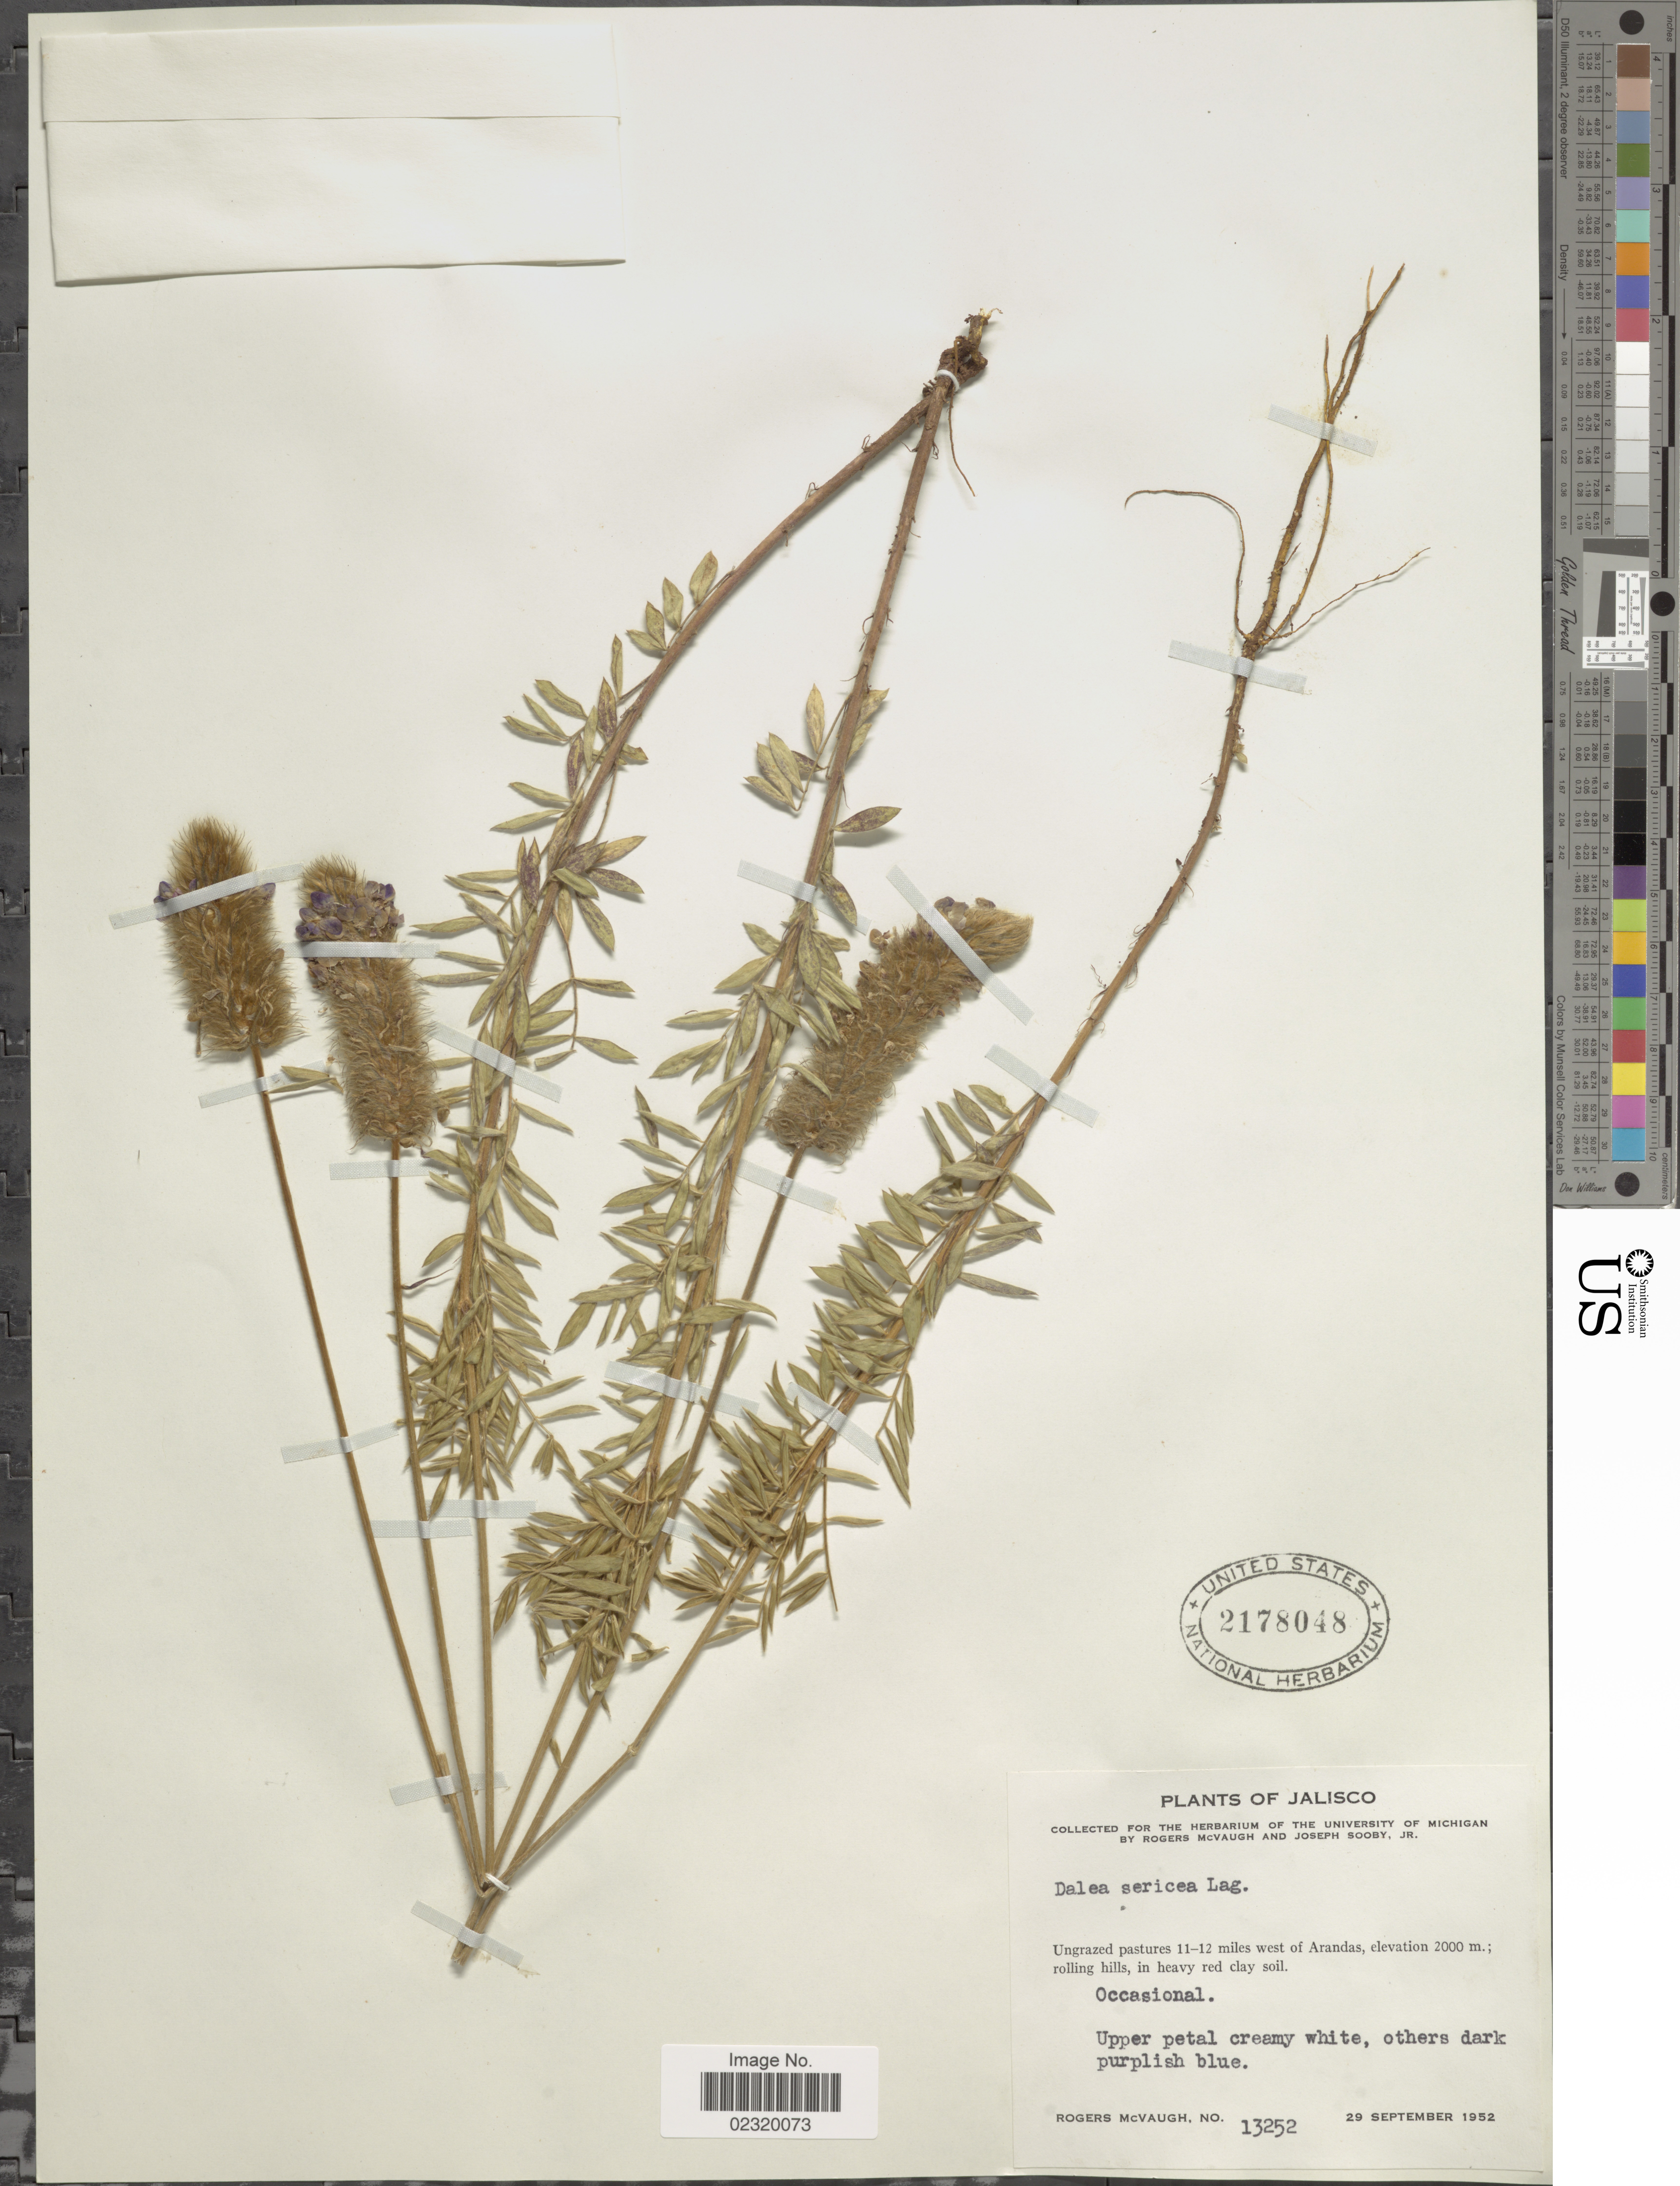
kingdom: Plantae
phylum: Tracheophyta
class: Magnoliopsida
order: Fabales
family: Fabaceae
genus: Dalea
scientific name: Dalea sericea var. sericea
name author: Lag.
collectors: R. McVaugh & J. Sooby Jr.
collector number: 13252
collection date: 1952-09-29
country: Mexico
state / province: Jalisco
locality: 11-12 miles west of Arandas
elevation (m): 2000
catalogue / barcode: US 2178048